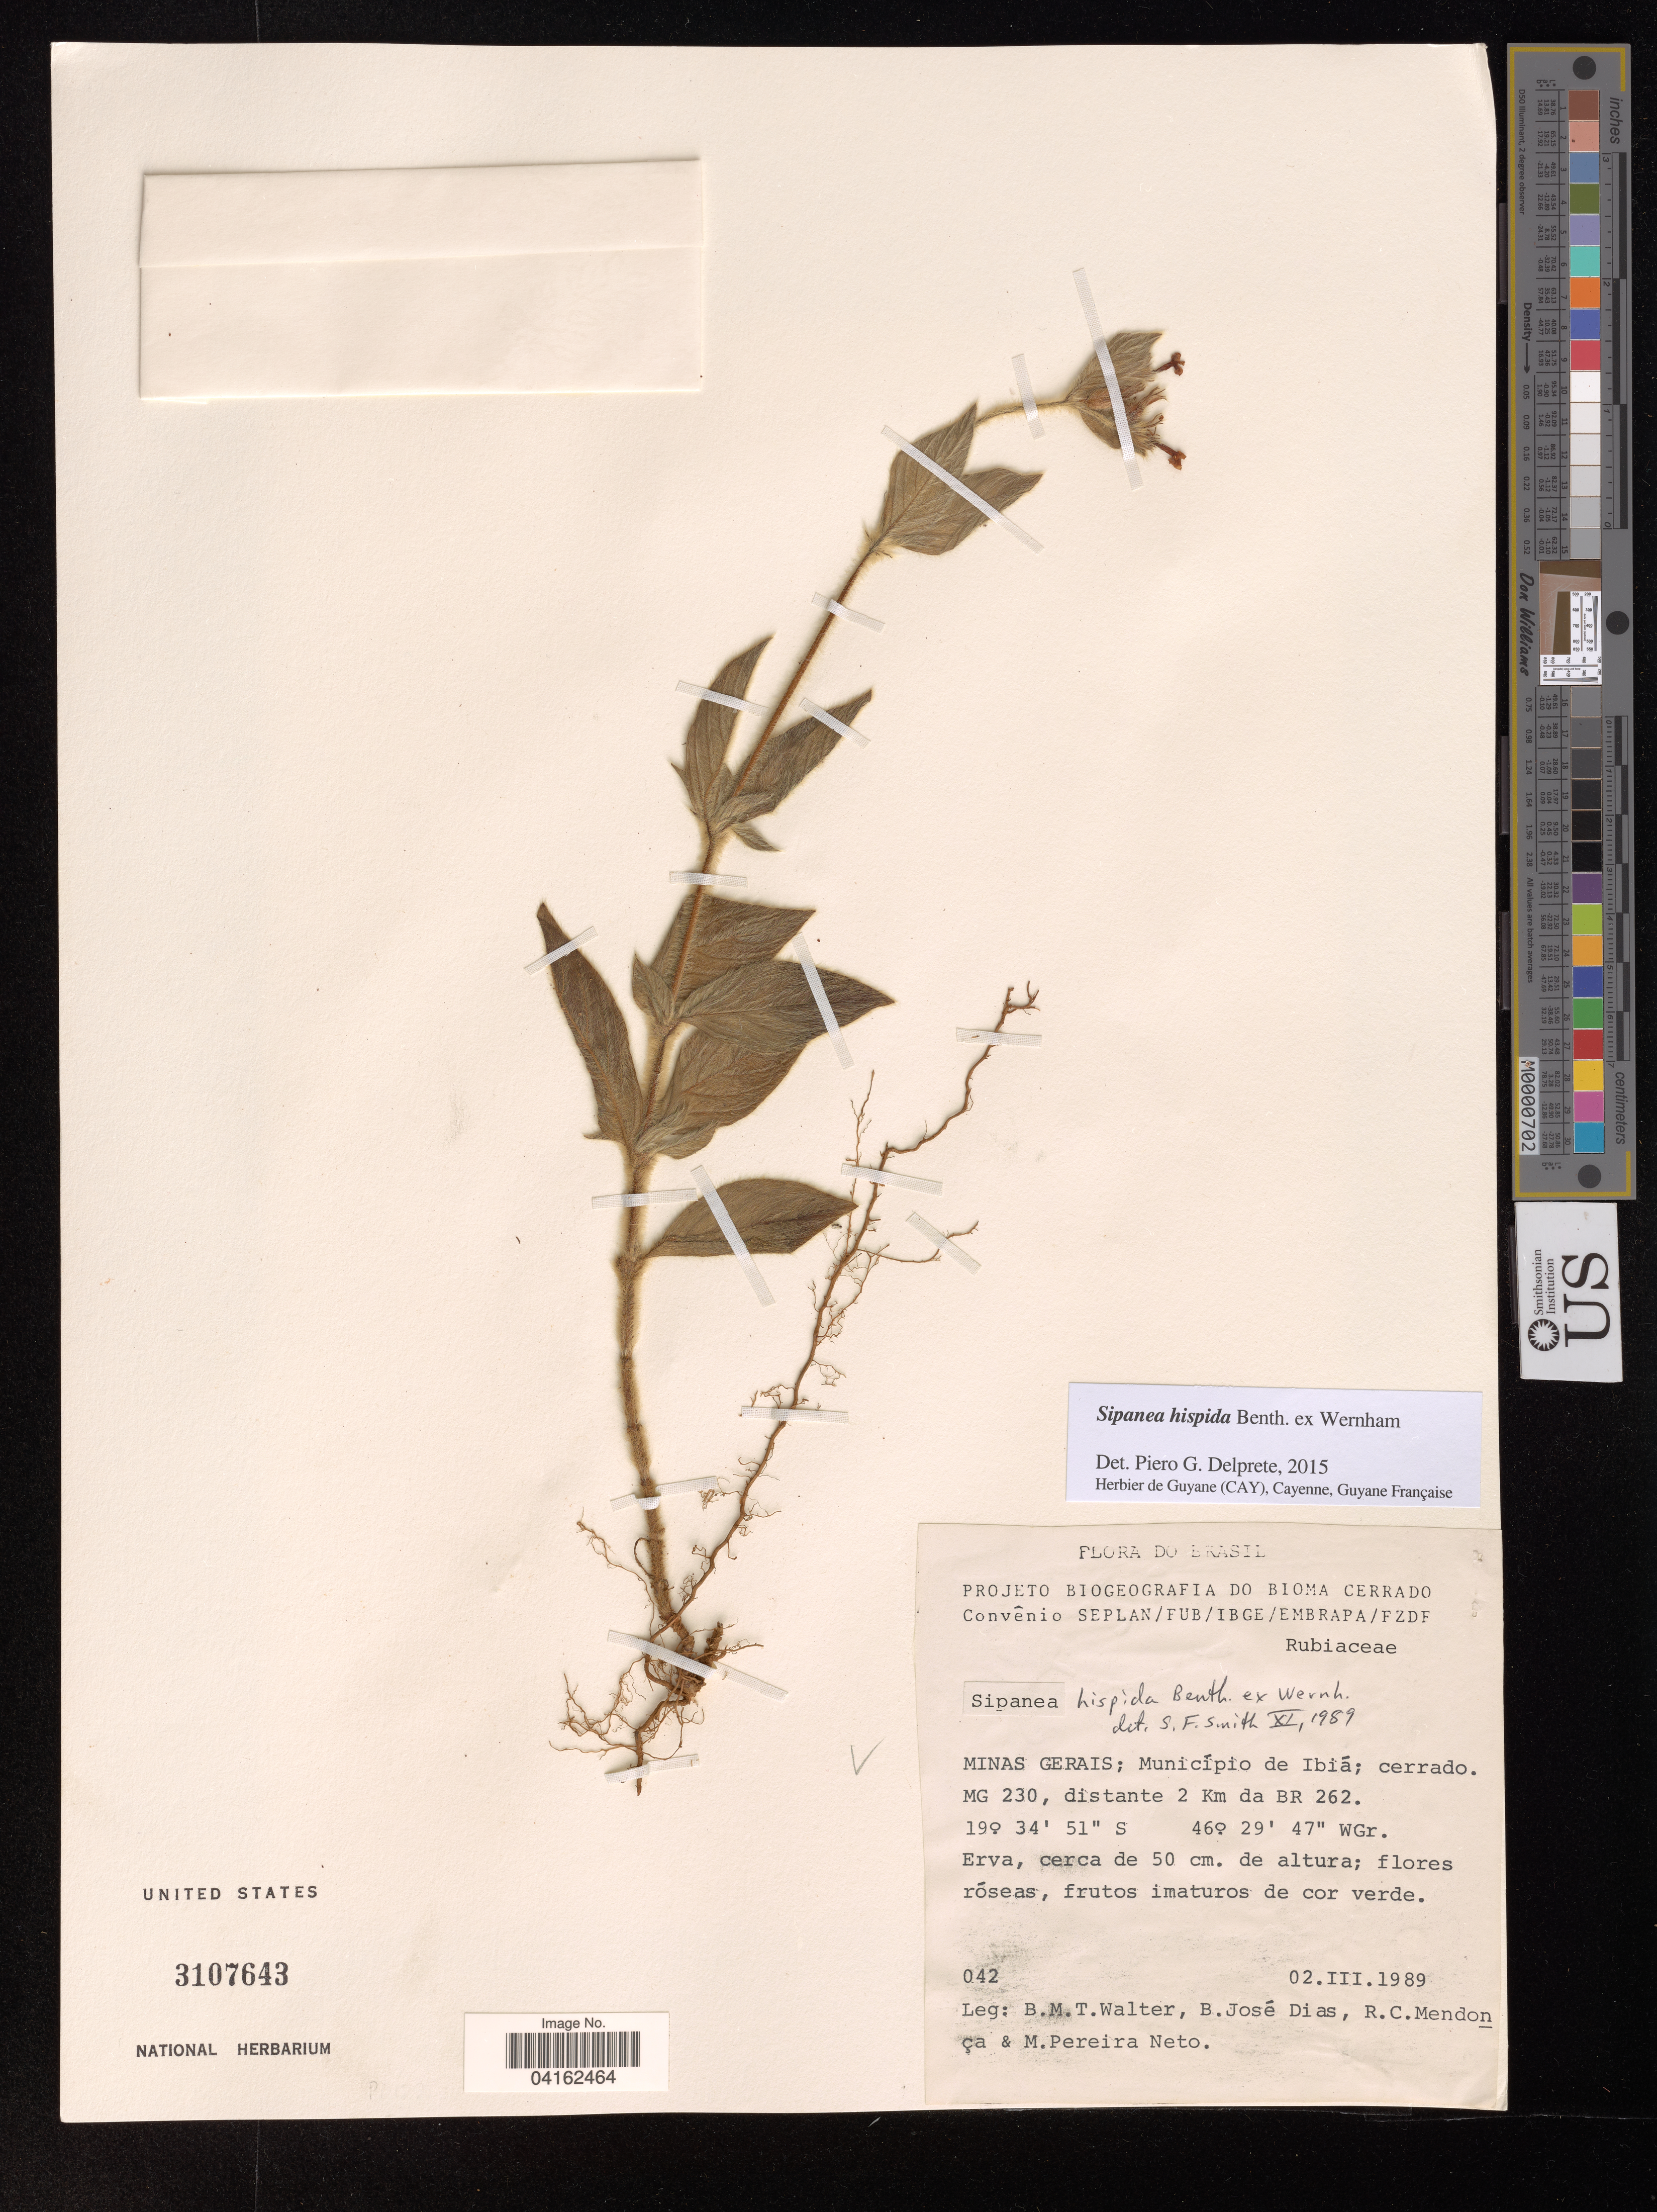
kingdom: Plantae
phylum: Tracheophyta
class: Magnoliopsida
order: Gentianales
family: Rubiaceae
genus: Sipanea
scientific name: Sipanea hispida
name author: Benth. ex Wernham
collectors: B. Walter, B. J. Dias & M. Pereira Neto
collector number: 042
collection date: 1989-03-02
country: Brazil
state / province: Minas Gerais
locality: Município de Ibiá; cerrado. MG 230, distante 2 Km da BR 262.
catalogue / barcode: US 3107643